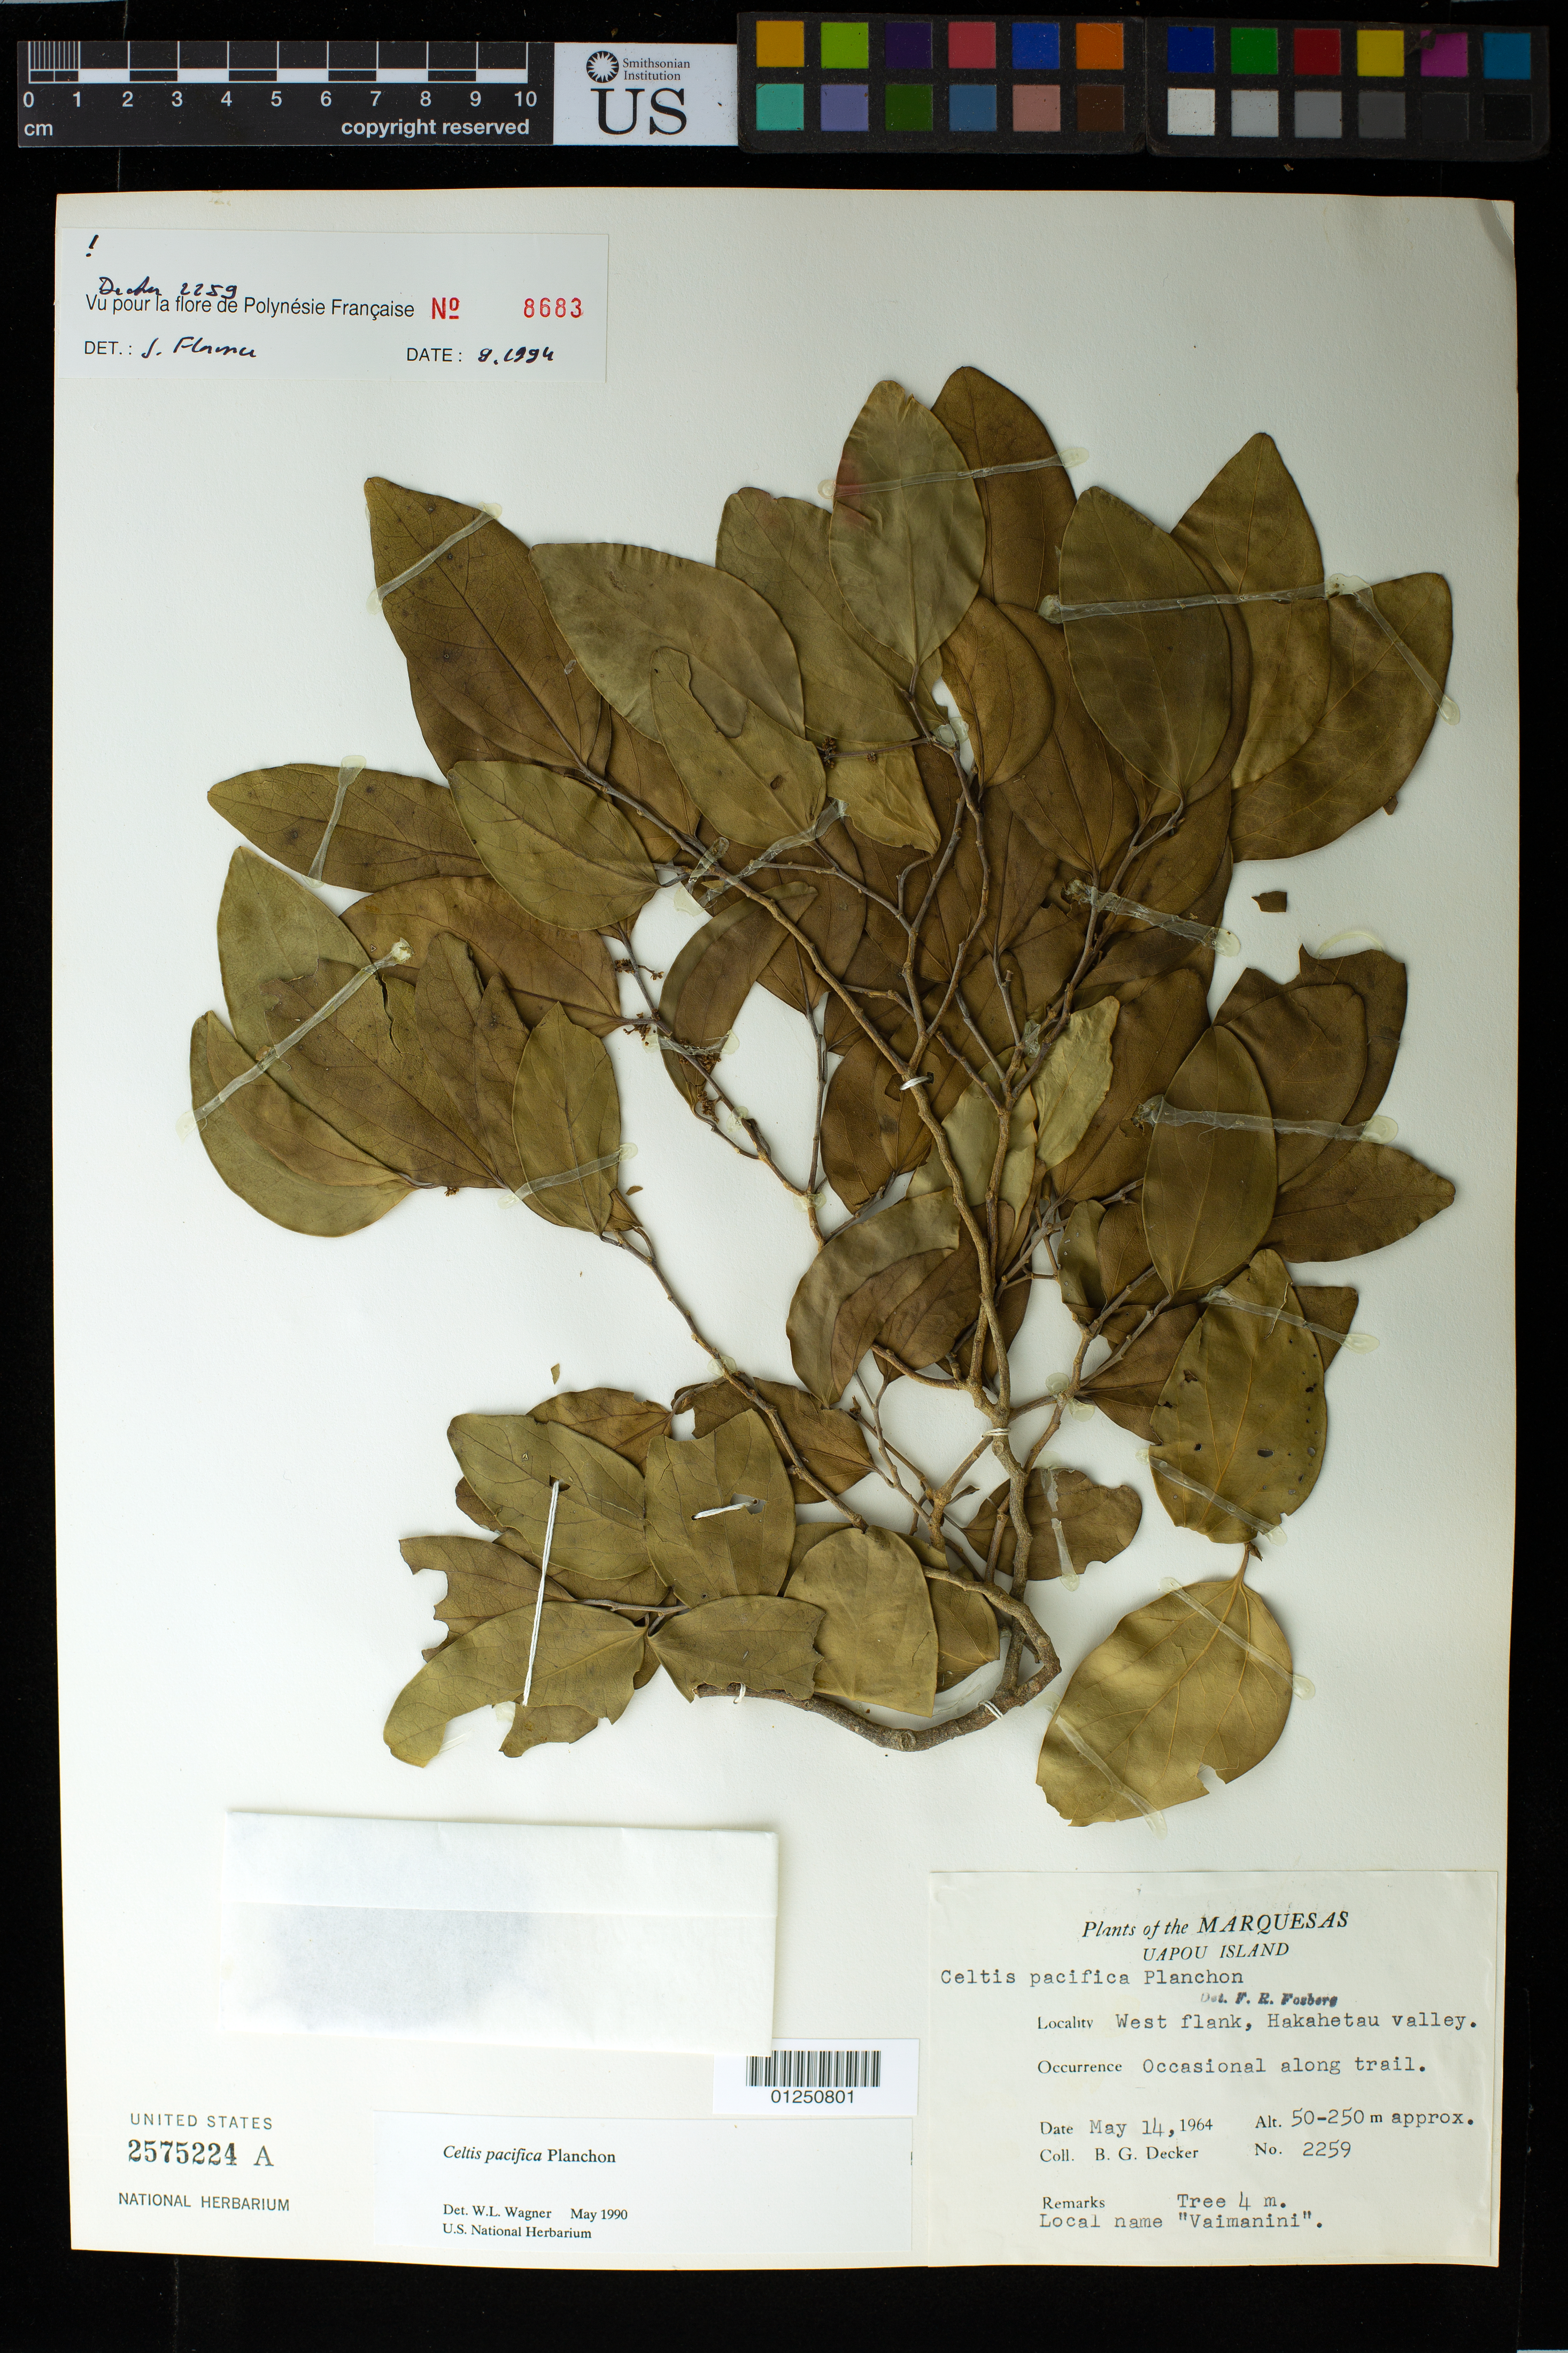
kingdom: Plantae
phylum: Tracheophyta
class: Magnoliopsida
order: Rosales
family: Cannabaceae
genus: Celtis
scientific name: Celtis pacifica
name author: Planch.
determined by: Wagner, W. L., (BOT), Smithsonian Institution - National Museum of Natural History (UNITED STATES)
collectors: B. G. Decker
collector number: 2259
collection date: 1964-05-14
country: French Polynesia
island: Ua Pou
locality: Hanahetau Valley, W flank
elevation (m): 50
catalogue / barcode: US 2575224A